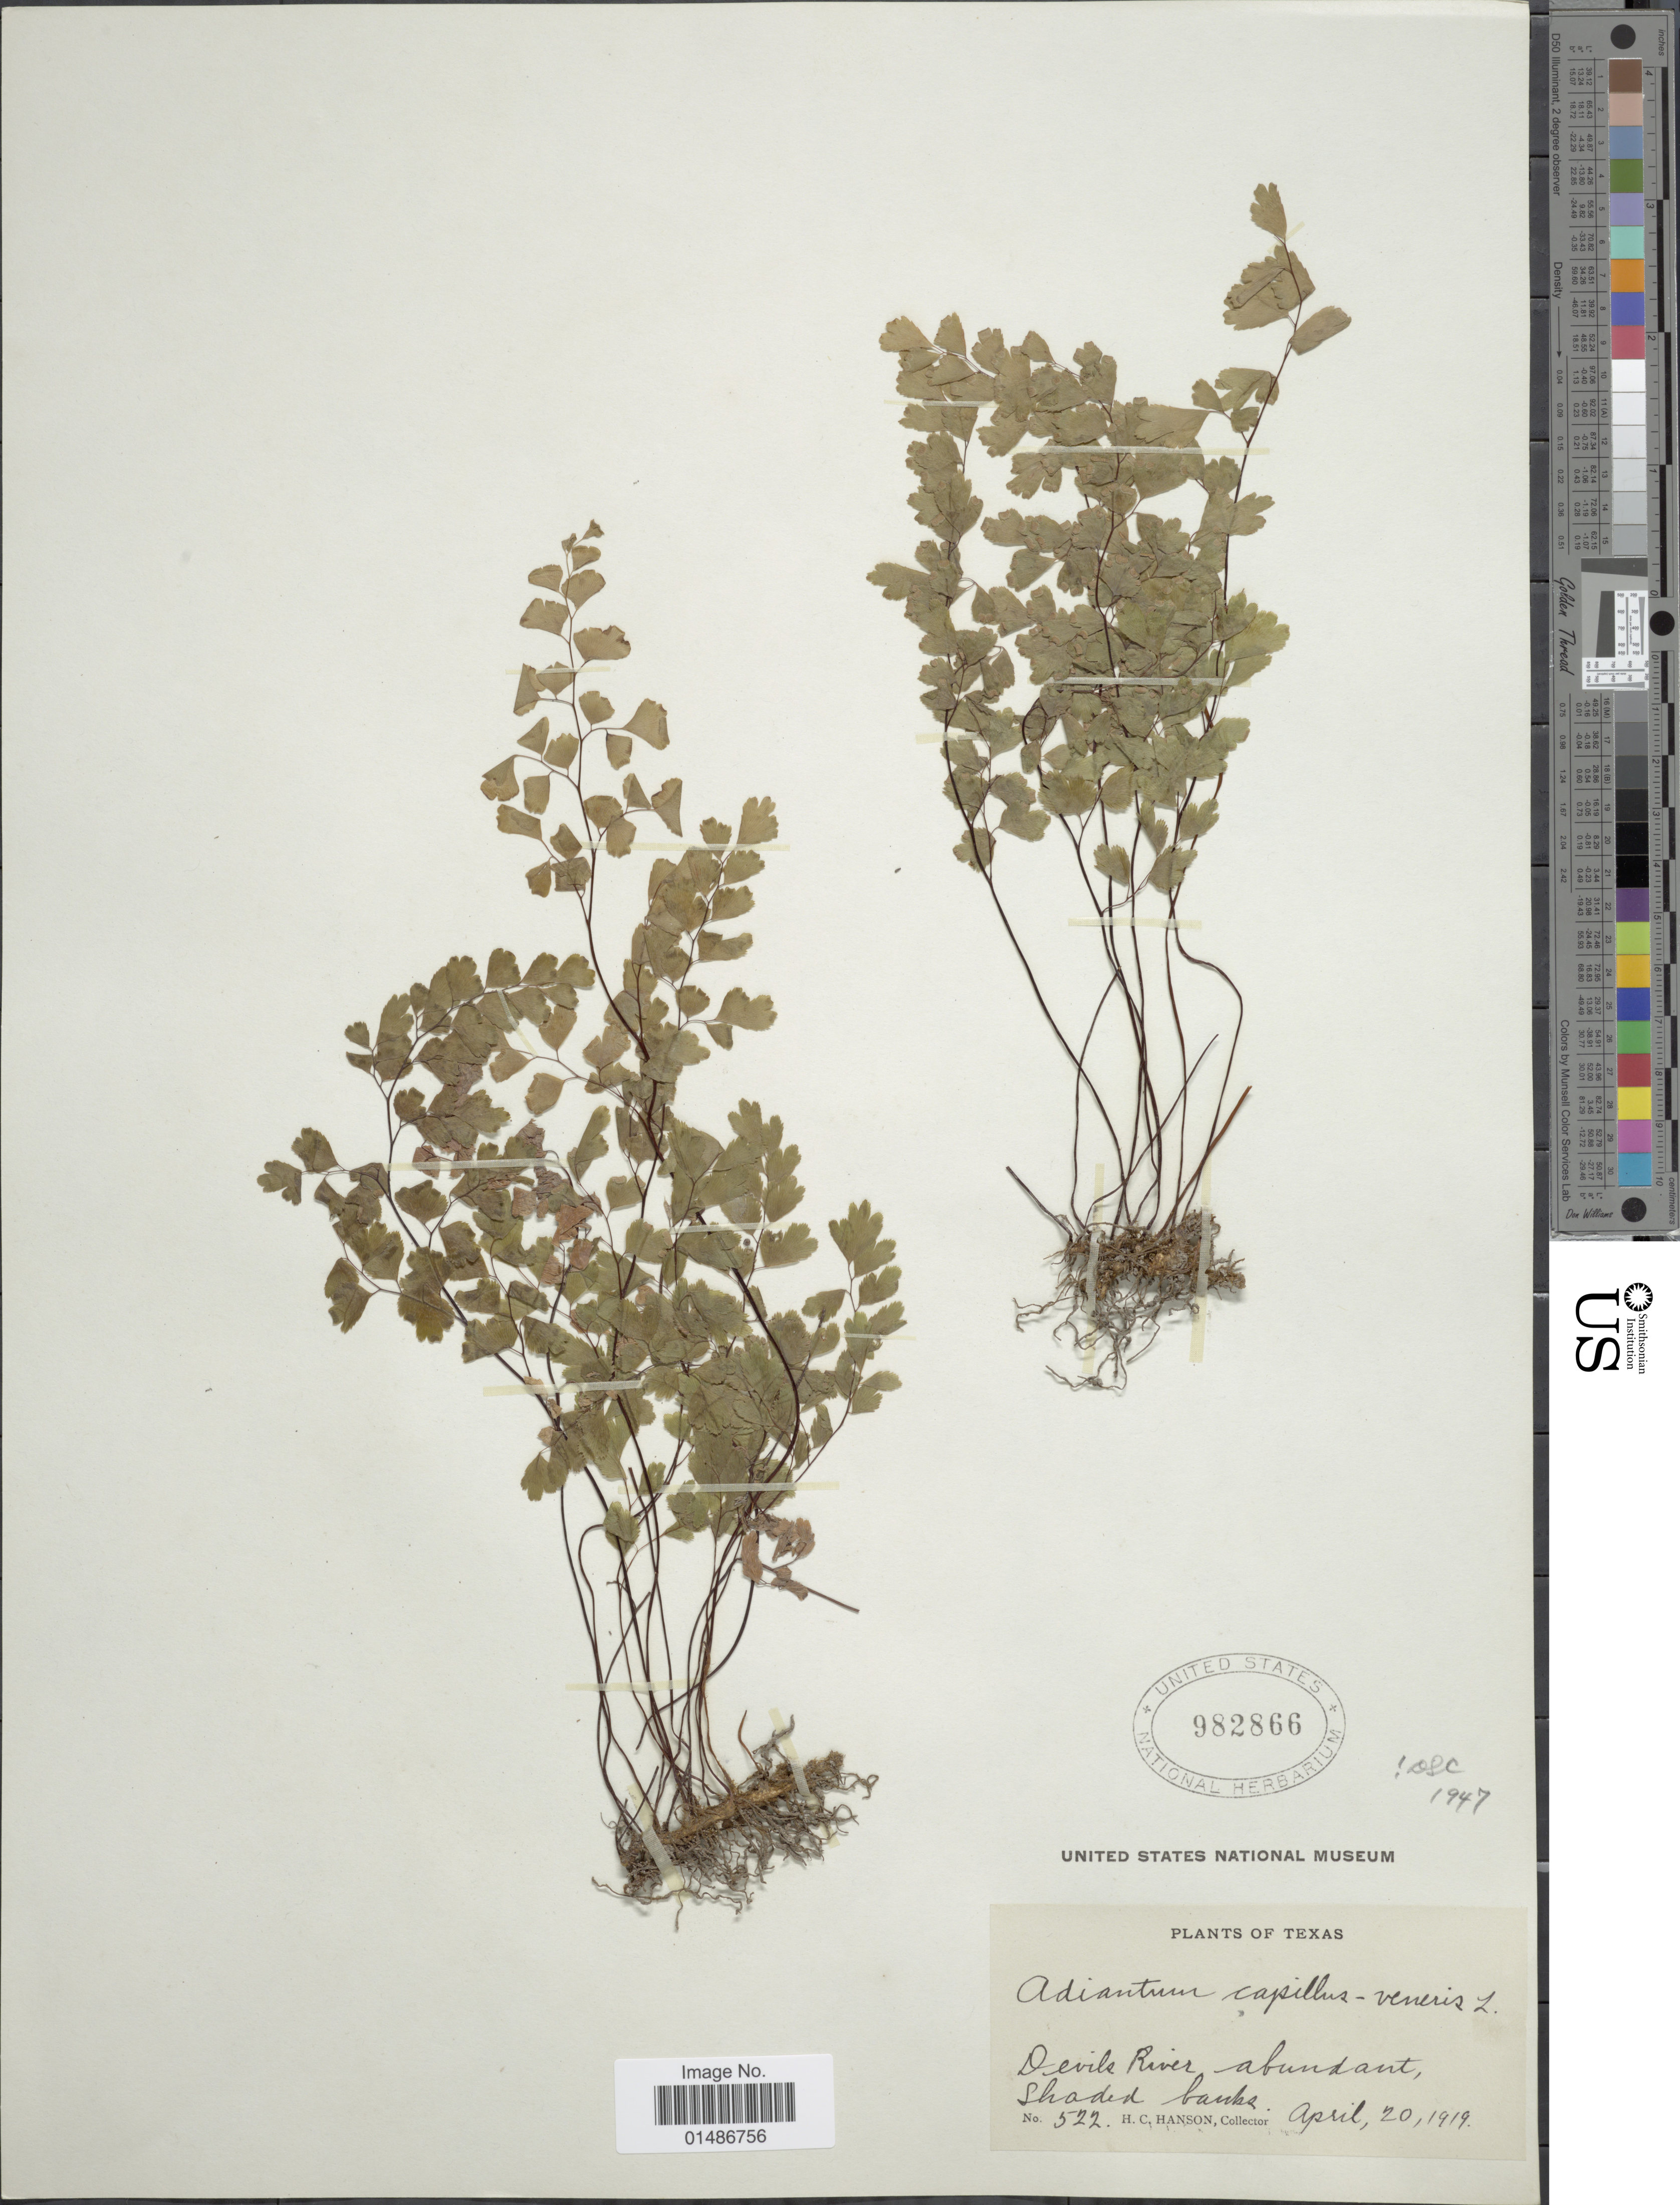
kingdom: Plantae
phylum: Tracheophyta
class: Polypodiopsida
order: Polypodiales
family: Pteridaceae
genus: Adiantum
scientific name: Adiantum capillus-veneris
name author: L.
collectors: H. Hanson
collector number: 522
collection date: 1919-04-20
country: United States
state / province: Texas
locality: Devils River abundant, Shaded banks.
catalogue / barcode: US 982866